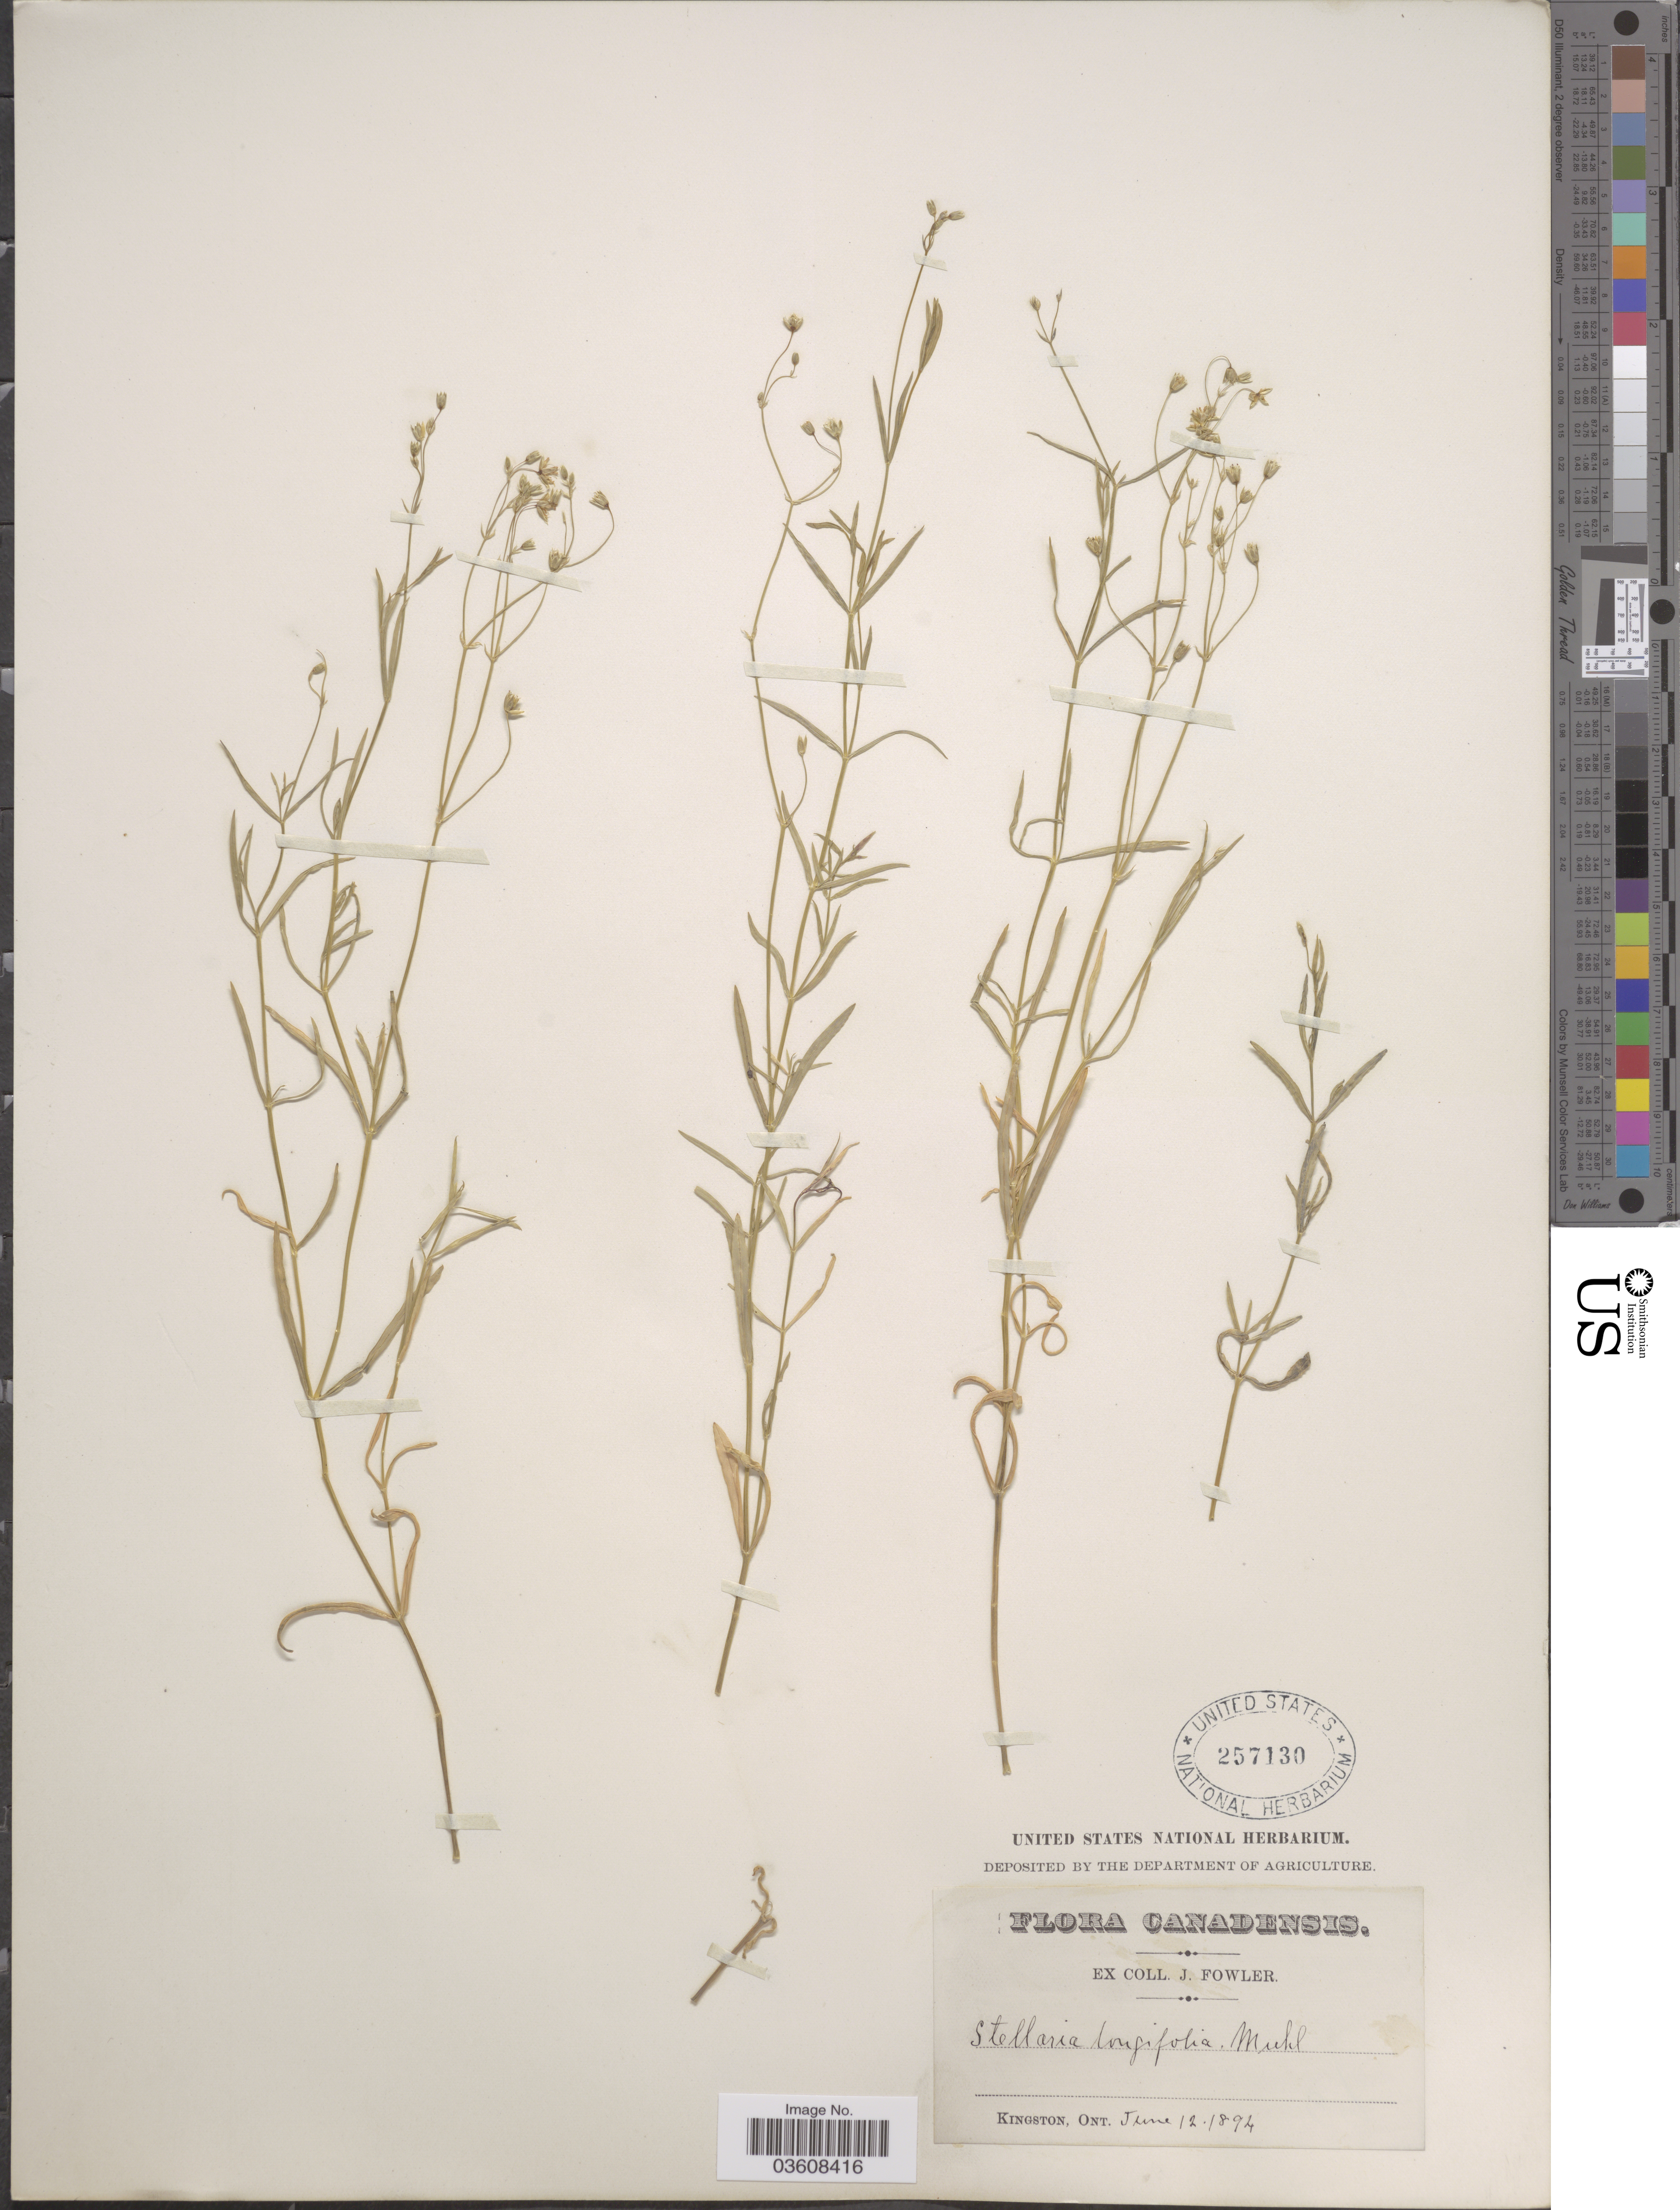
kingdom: Plantae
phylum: Tracheophyta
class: Magnoliopsida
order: Caryophyllales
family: Caryophyllaceae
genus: Stellaria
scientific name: Stellaria longifolia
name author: Muhl. ex Willd.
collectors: J. Fowler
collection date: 1894-06-12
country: Canada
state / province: Ontario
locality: Kingston.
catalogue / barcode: US 257130